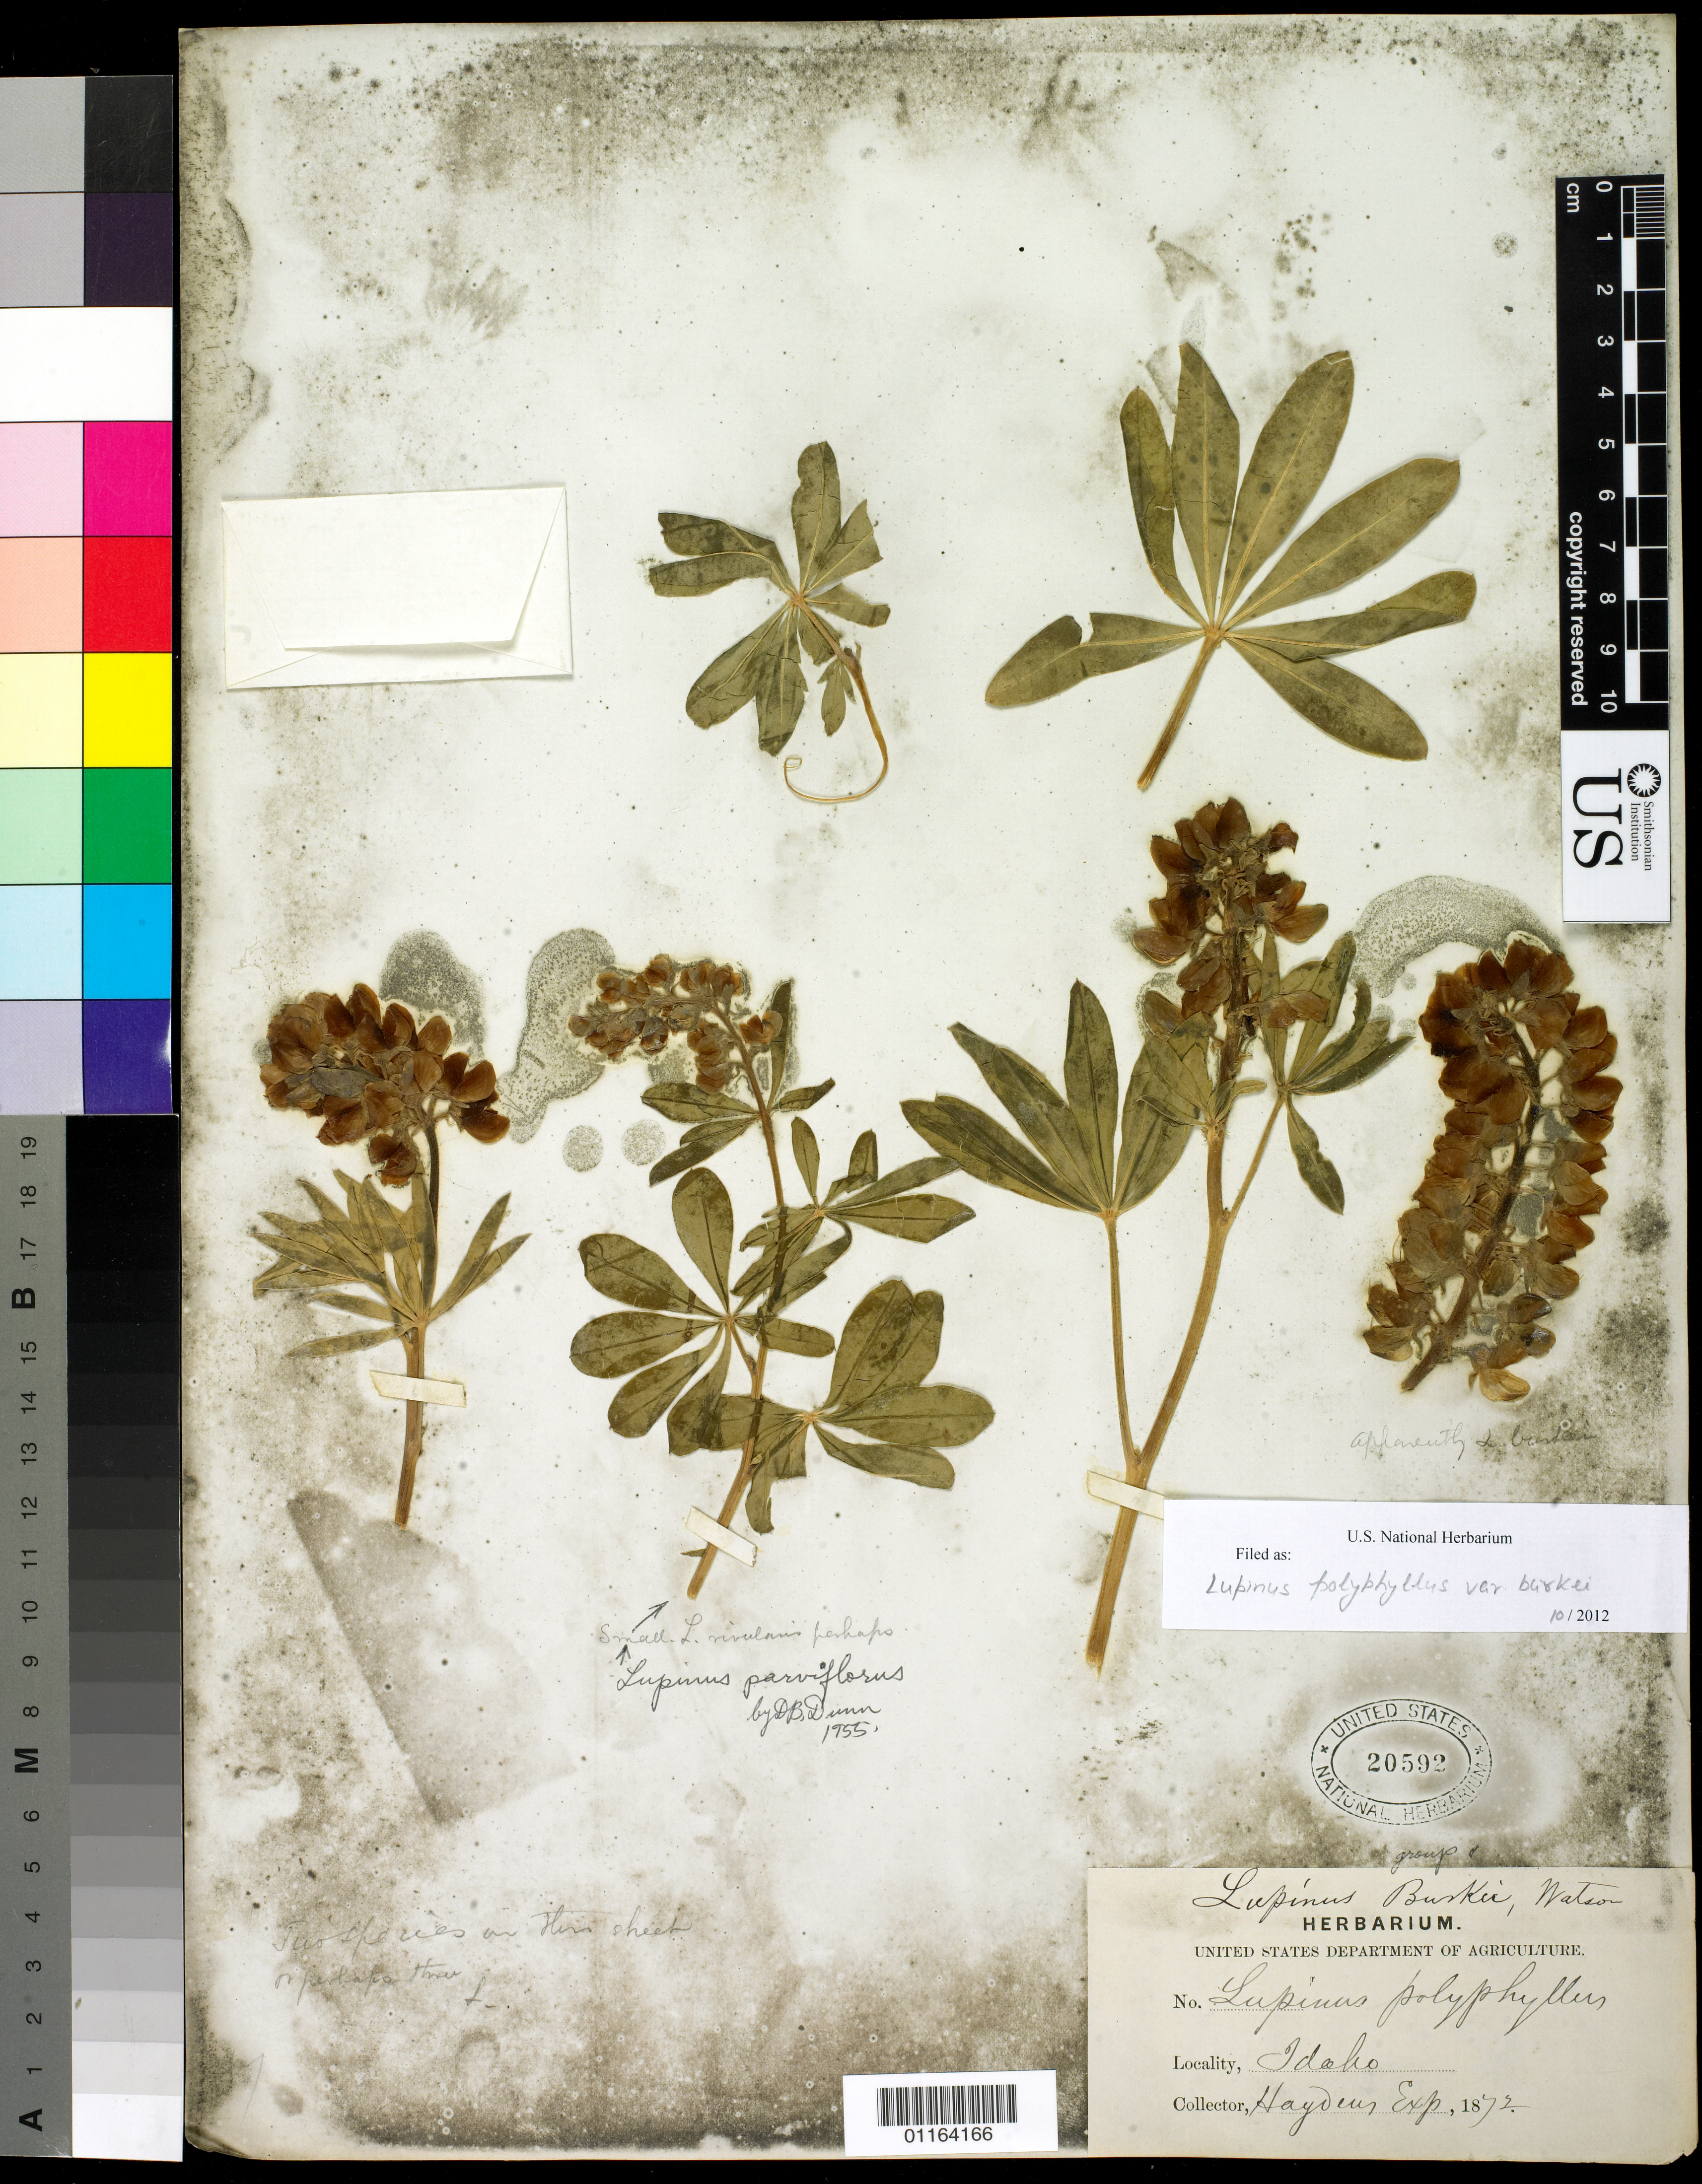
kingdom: Plantae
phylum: Tracheophyta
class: Magnoliopsida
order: Fabales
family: Fabaceae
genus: Lupinus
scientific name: Lupinus burkei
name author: S. Watson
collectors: Hayden Exped.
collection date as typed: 1872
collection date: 1872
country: United States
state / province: Idaho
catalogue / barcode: US 20592